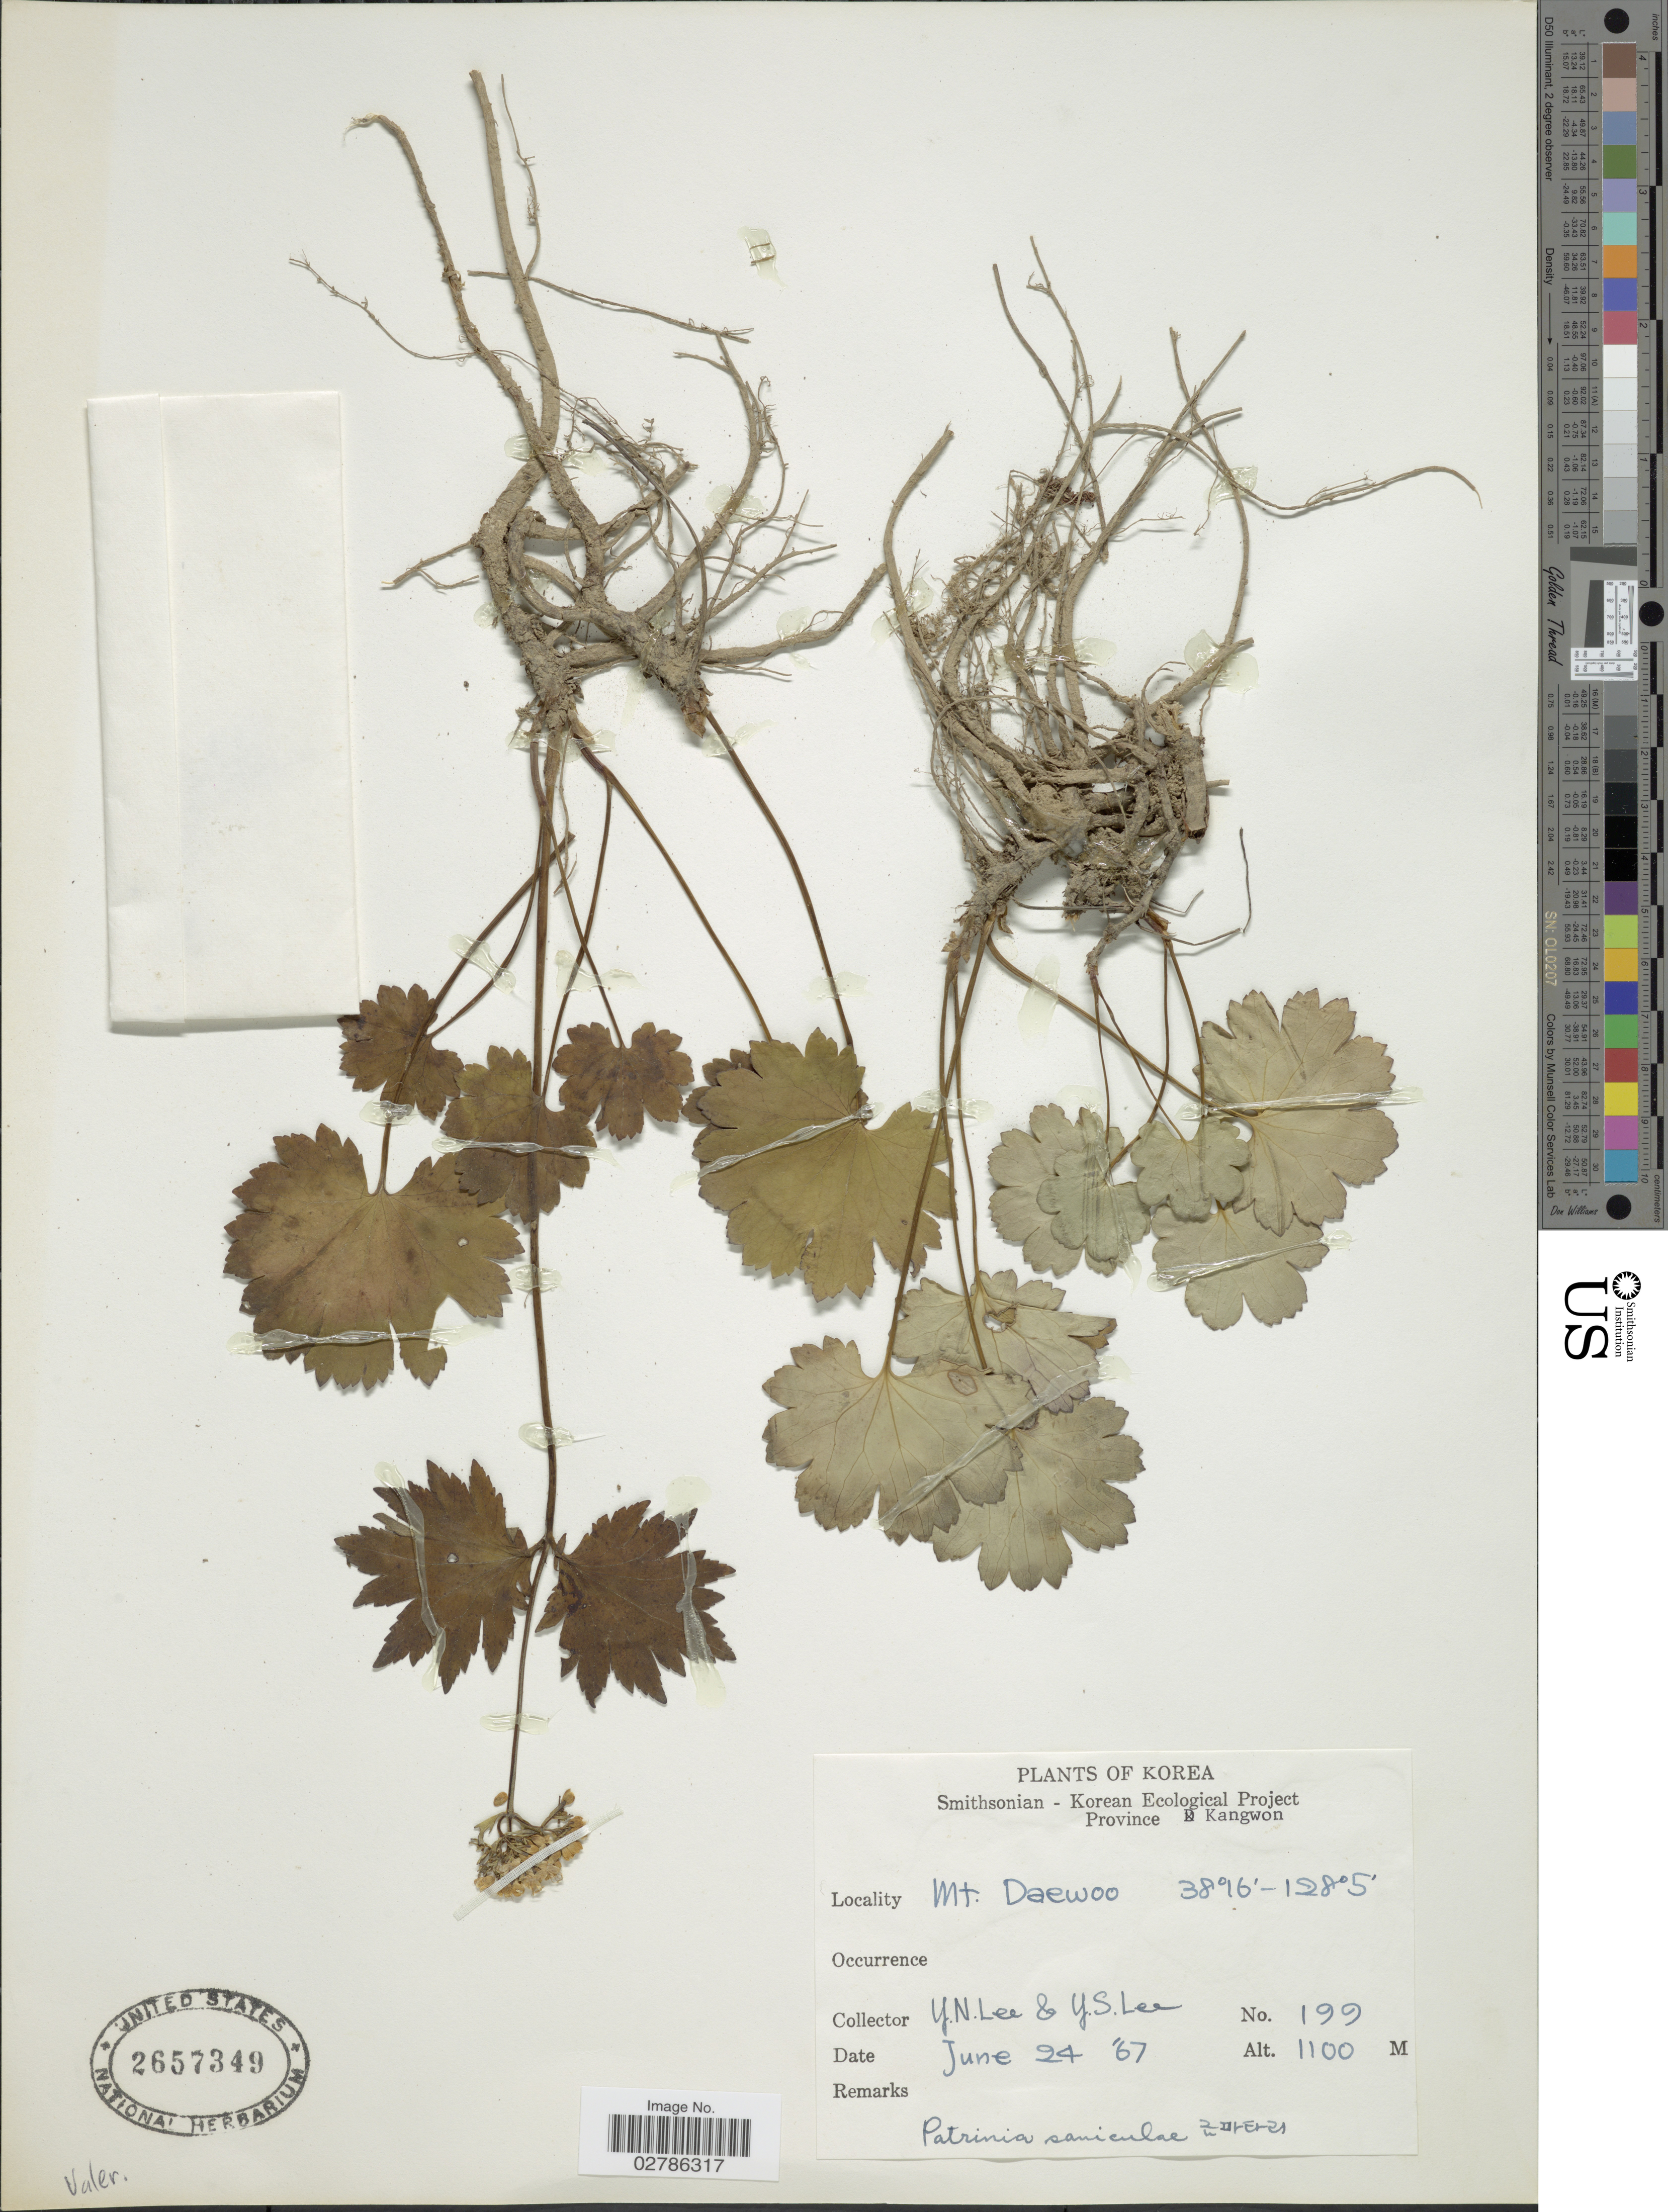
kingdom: Plantae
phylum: Tracheophyta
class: Magnoliopsida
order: Dipsacales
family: Caprifoliaceae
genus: Patrinia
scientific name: Patrinia saniculifolia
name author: Hemsl.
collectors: Y. N. Lee & Y. S. Lee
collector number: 199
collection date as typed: Transcribed d/m/y: 24/6/67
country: North Korea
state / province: Kangwon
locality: Mt. Daewoo.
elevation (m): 1100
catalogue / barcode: US 2657349